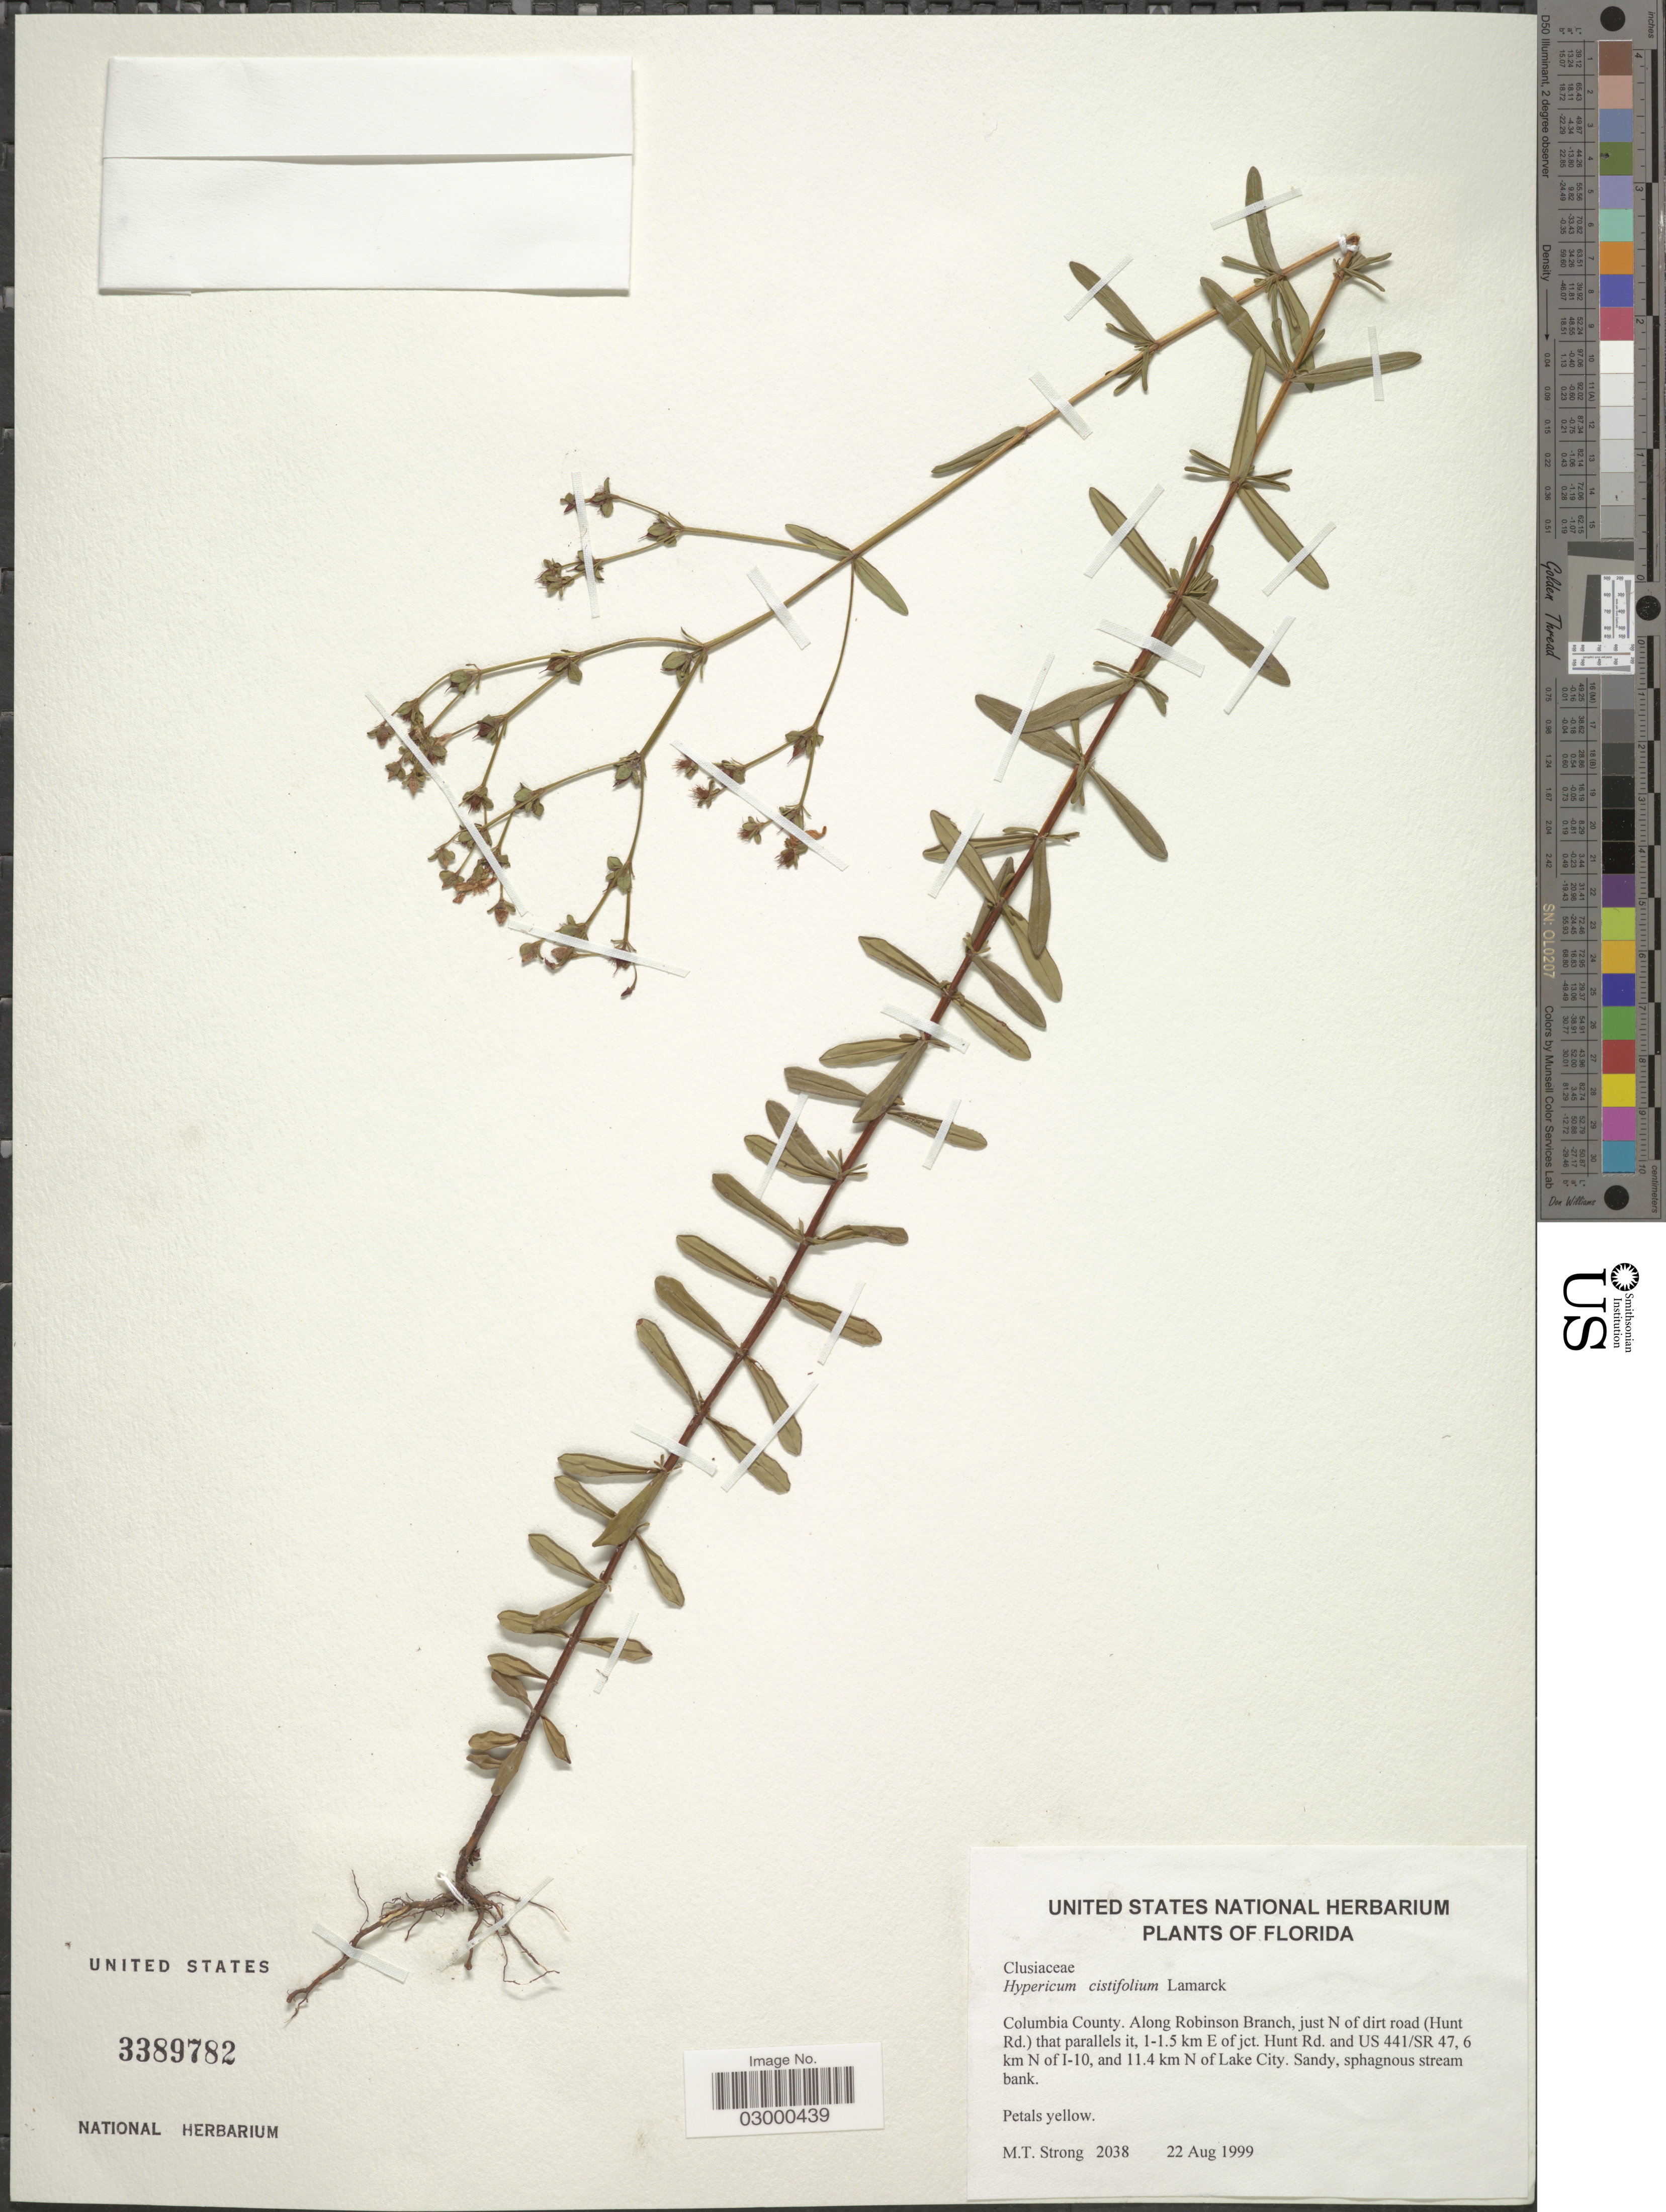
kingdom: Plantae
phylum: Tracheophyta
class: Magnoliopsida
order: Malpighiales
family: Hypericaceae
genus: Hypericum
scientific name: Hypericum cistifolium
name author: Lam.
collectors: M. T. Strong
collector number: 2038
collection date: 1999-08-22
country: United States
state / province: Florida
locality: Columbia County. Along Robinson Branch, just N of dirt road (Hunt Rd.) that parallels it, 1-1.5 km E of jct. Hunt Rd. and US 441/SR 47.6 km N of I-10, and 11.4 km N of Lake City.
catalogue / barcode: US 3389782